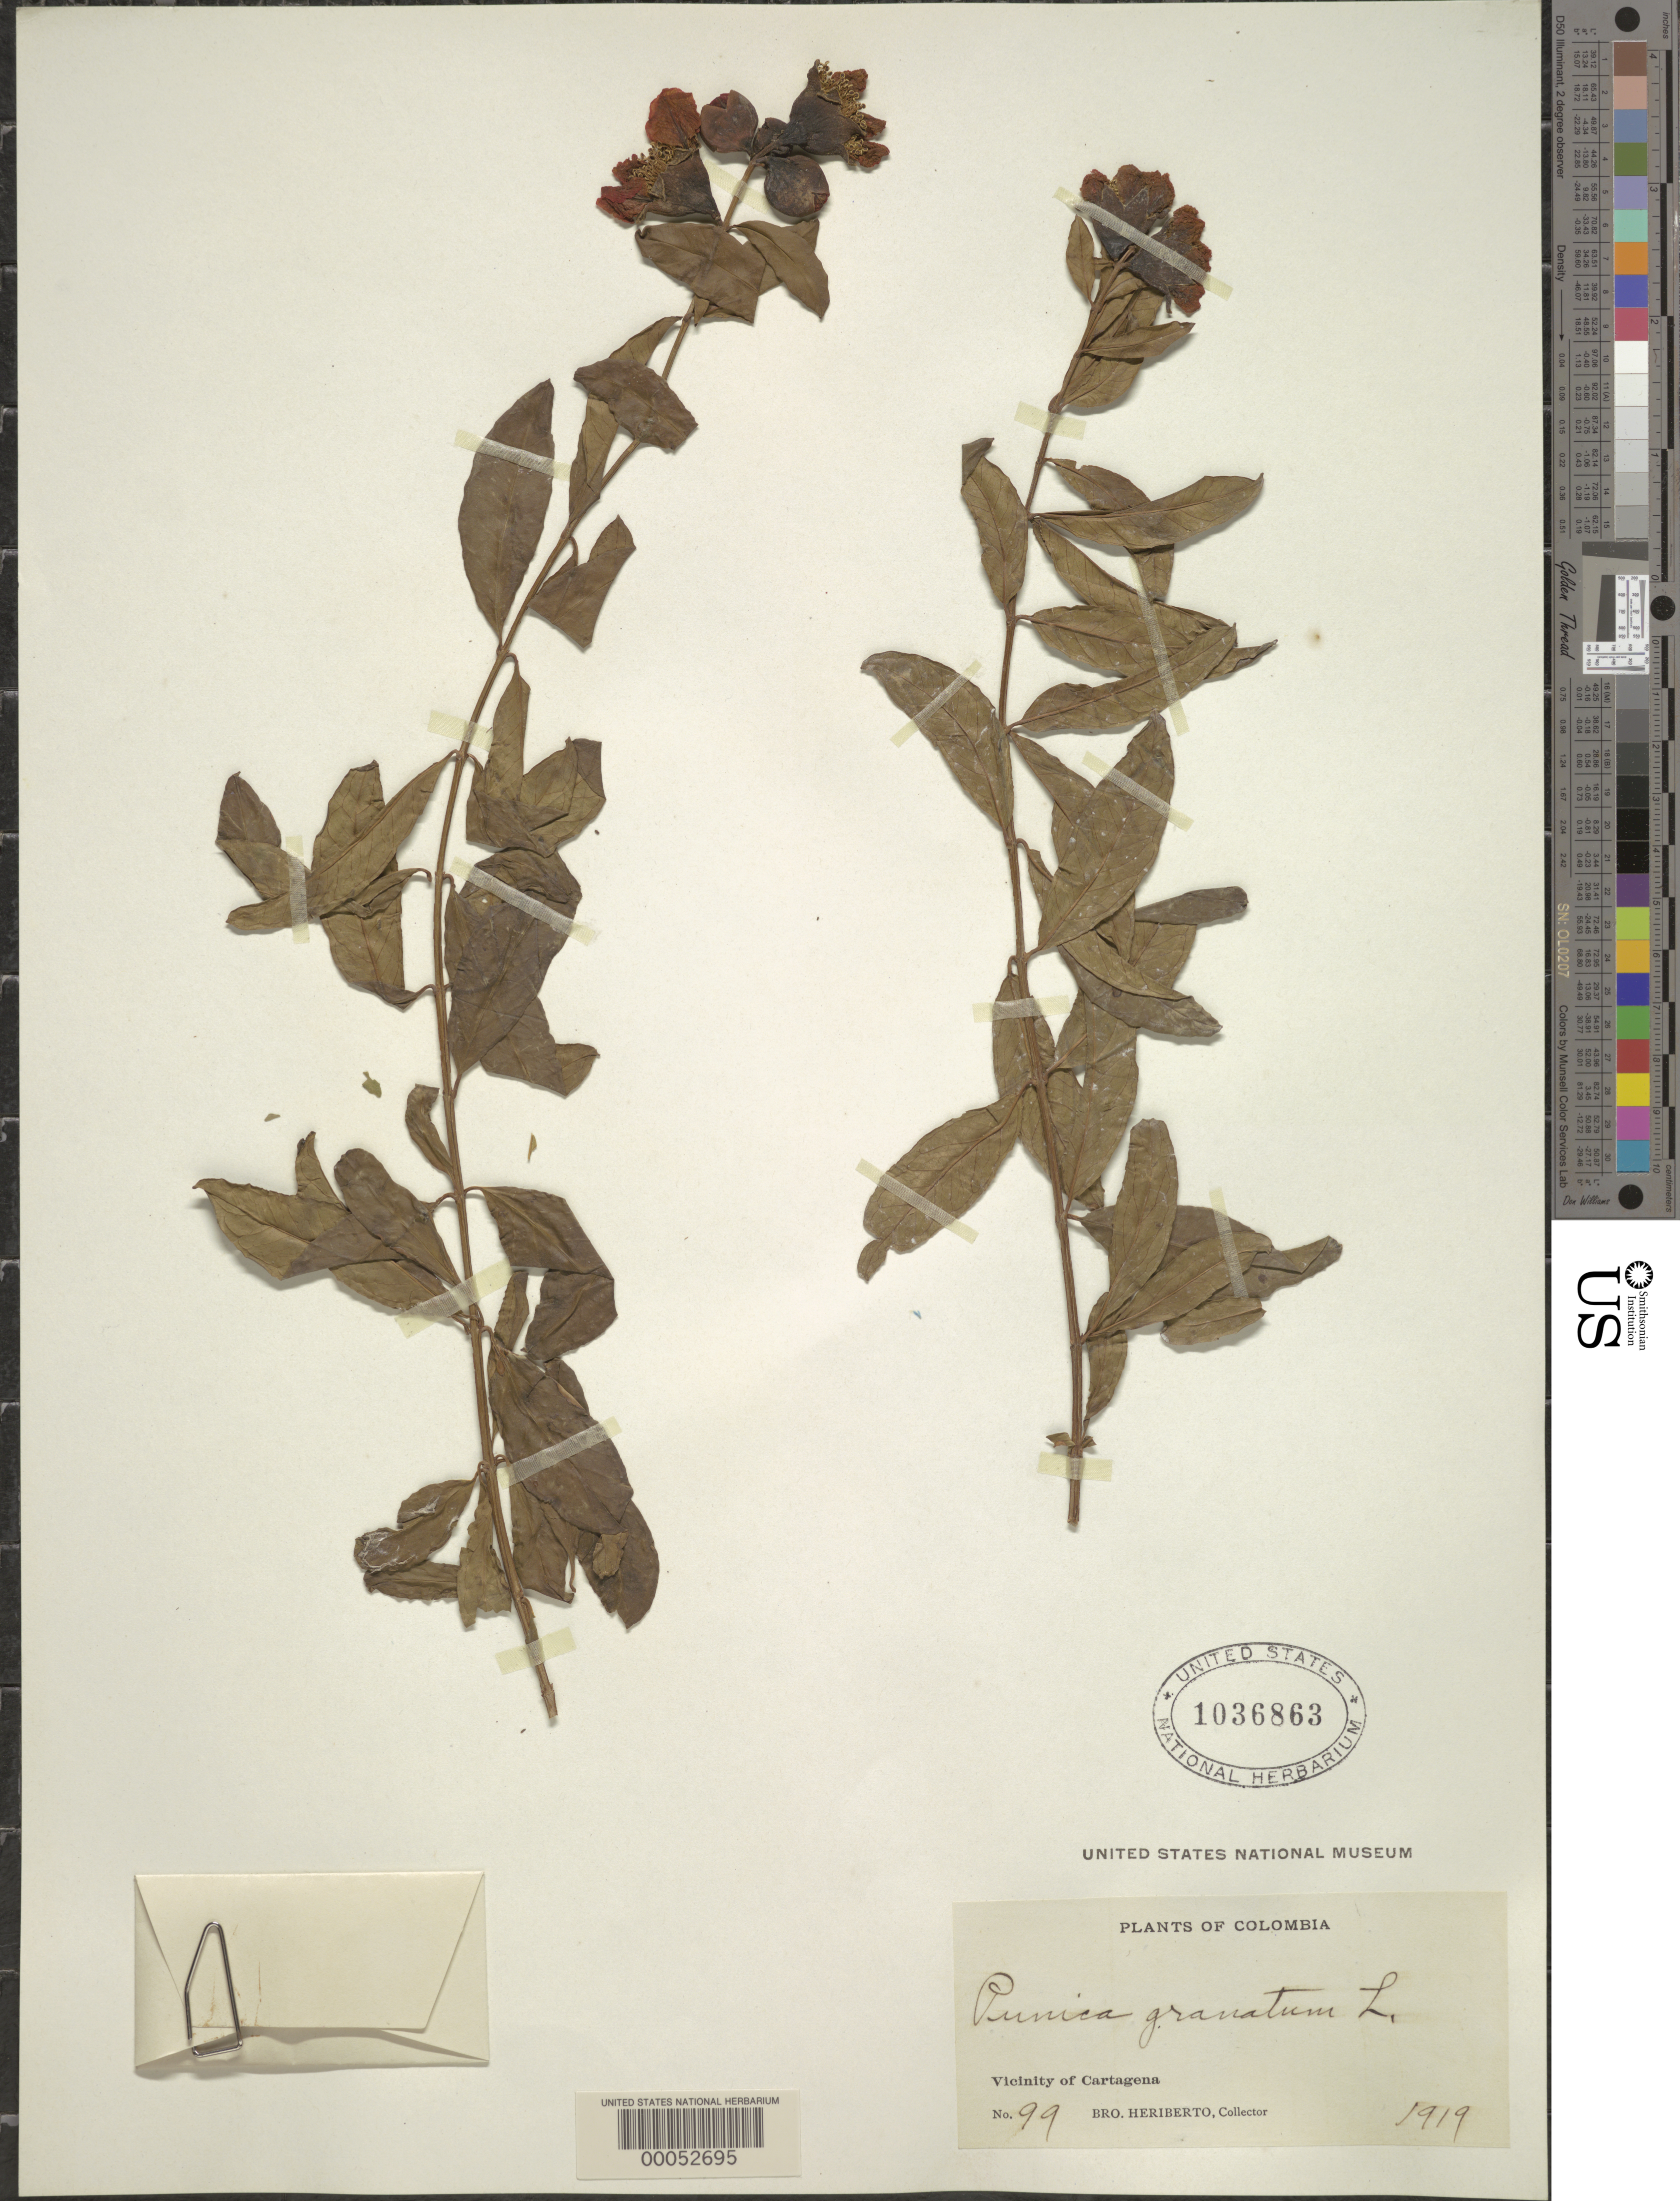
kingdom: Plantae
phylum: Tracheophyta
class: Magnoliopsida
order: Myrtales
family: Lythraceae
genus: Punica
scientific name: Punica granatum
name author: L.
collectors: B. Herbierto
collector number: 99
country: Colombia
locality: Vicinity of Cartagena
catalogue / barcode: US 1036863